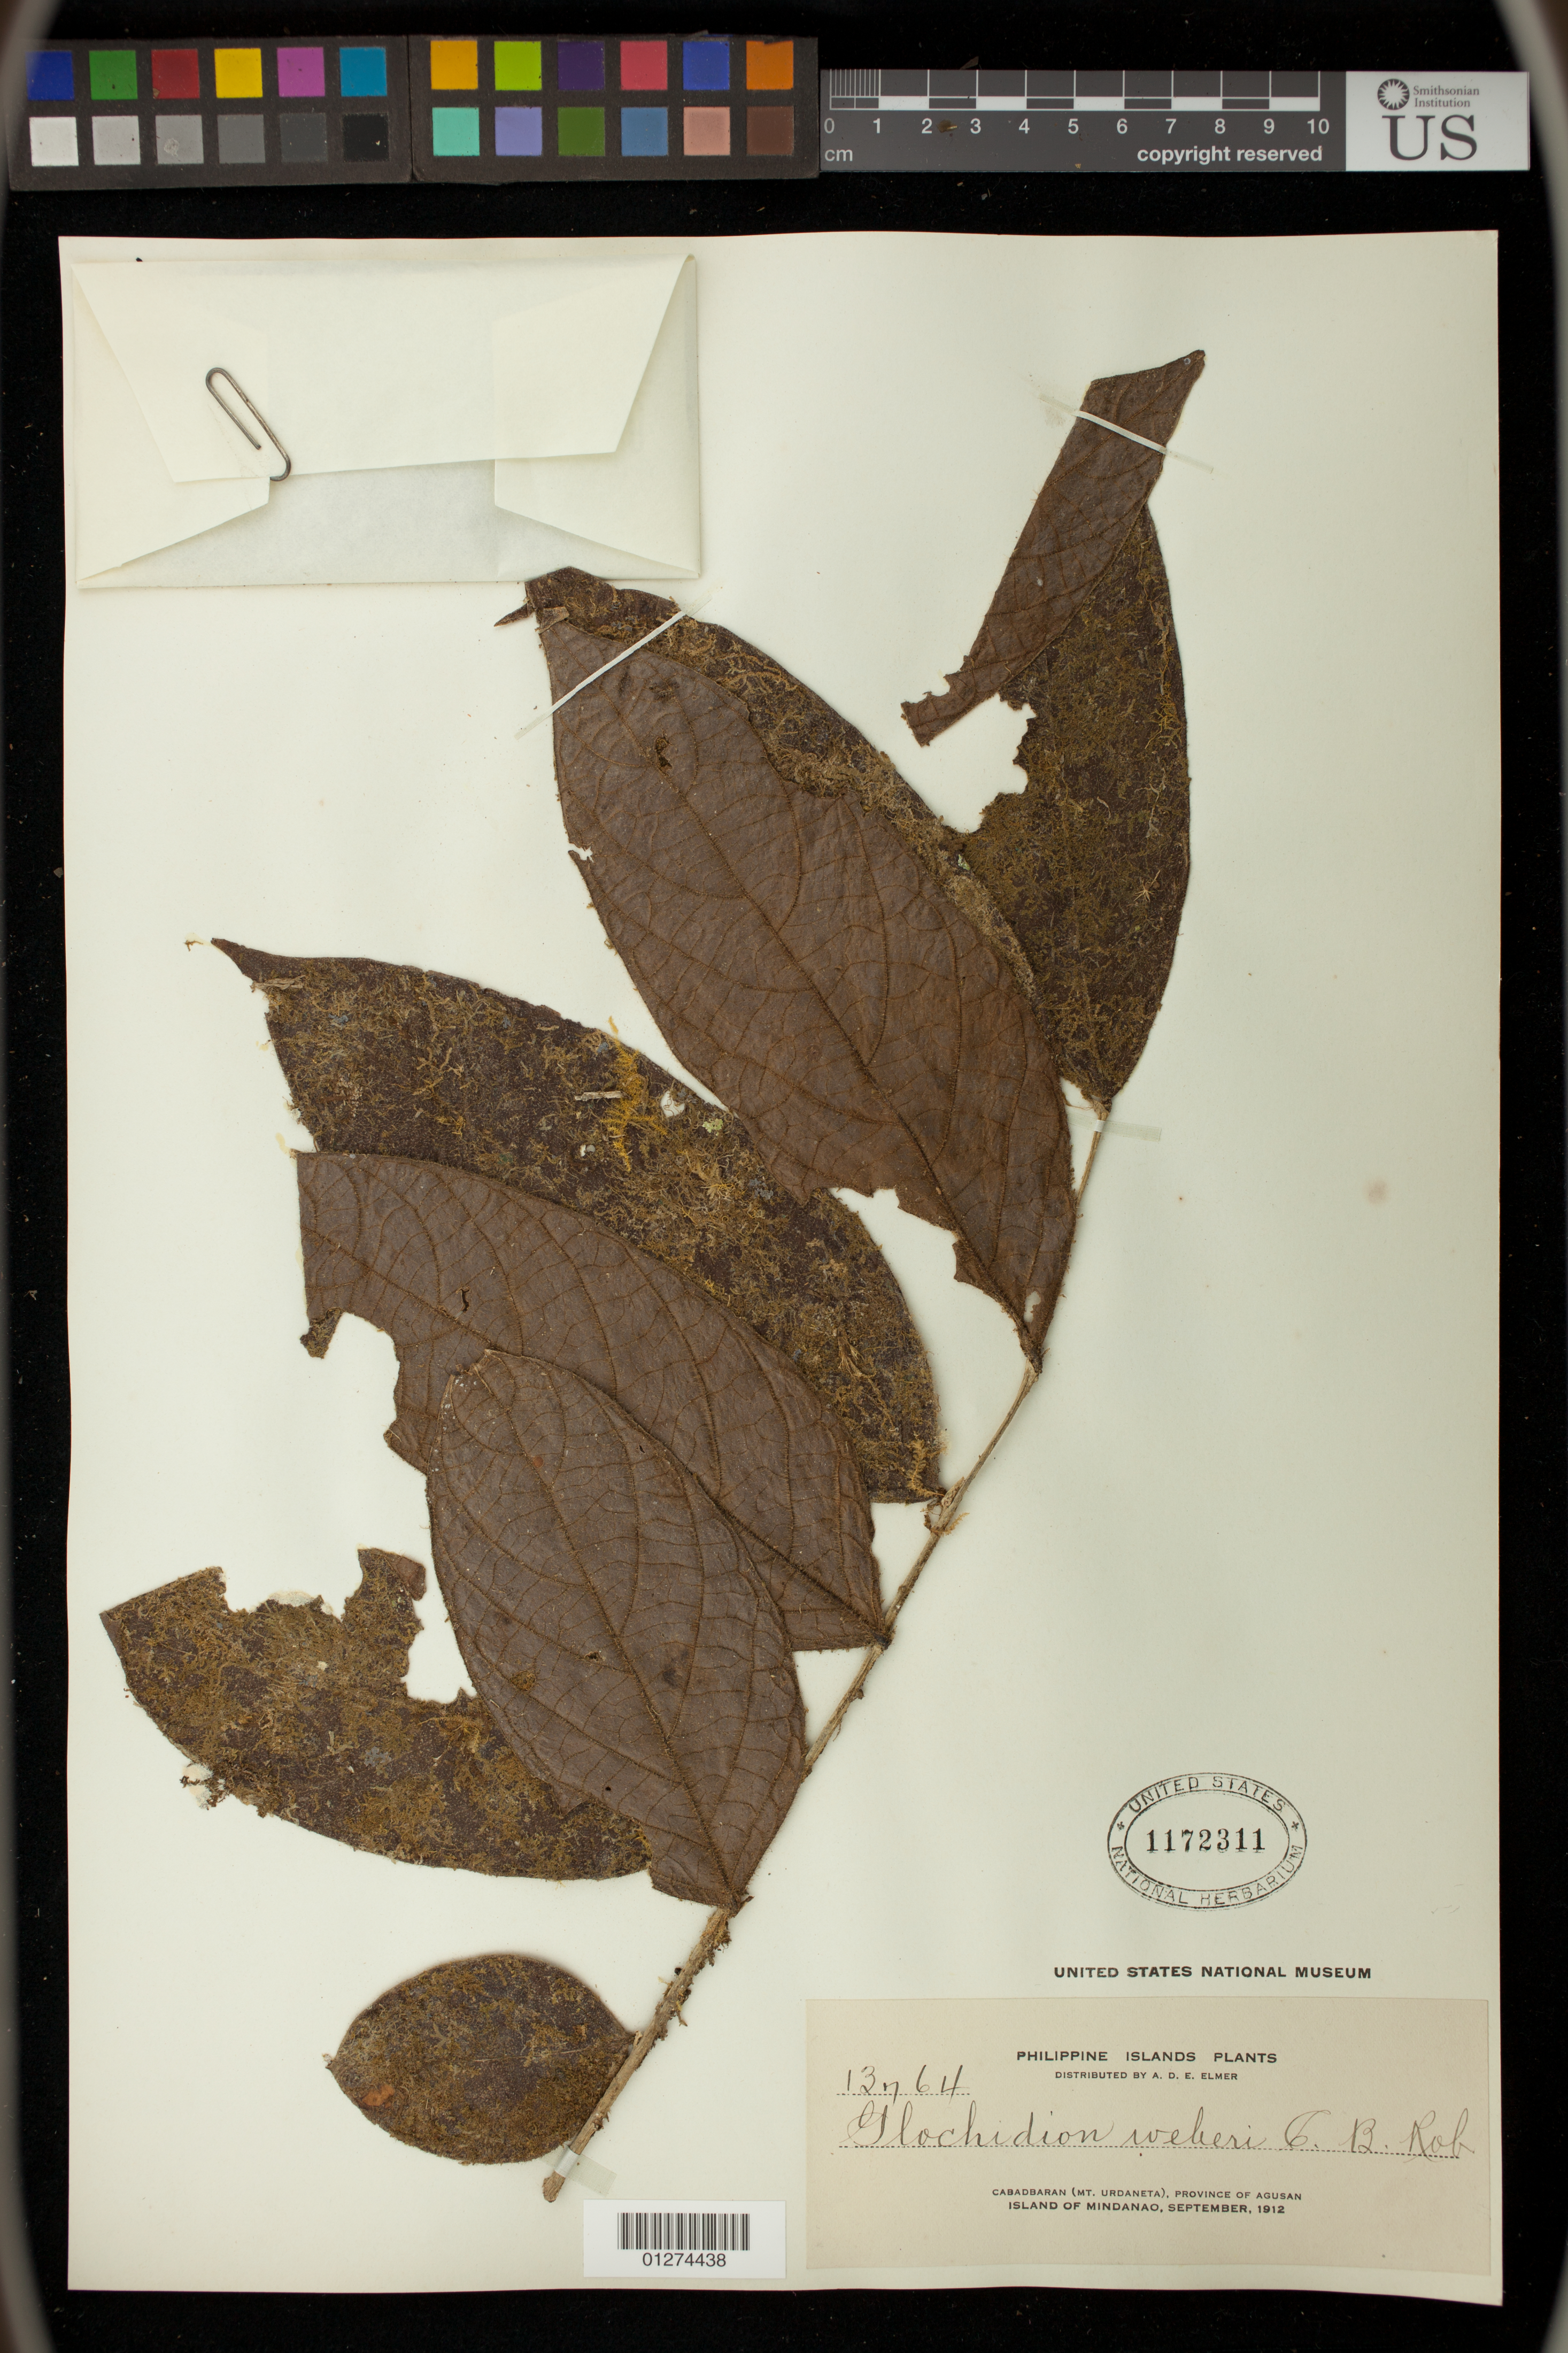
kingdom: Plantae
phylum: Tracheophyta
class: Magnoliopsida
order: Malpighiales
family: Phyllanthaceae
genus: Glochidion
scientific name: Glochidion weberi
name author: C.B. Rob.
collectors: A. D. E. Elmer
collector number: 13764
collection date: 1912-09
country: Philippines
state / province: Caraga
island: Mindanao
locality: Cabadbaran (Mt. Urdaneta), Province of Agusan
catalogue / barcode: US 1172311